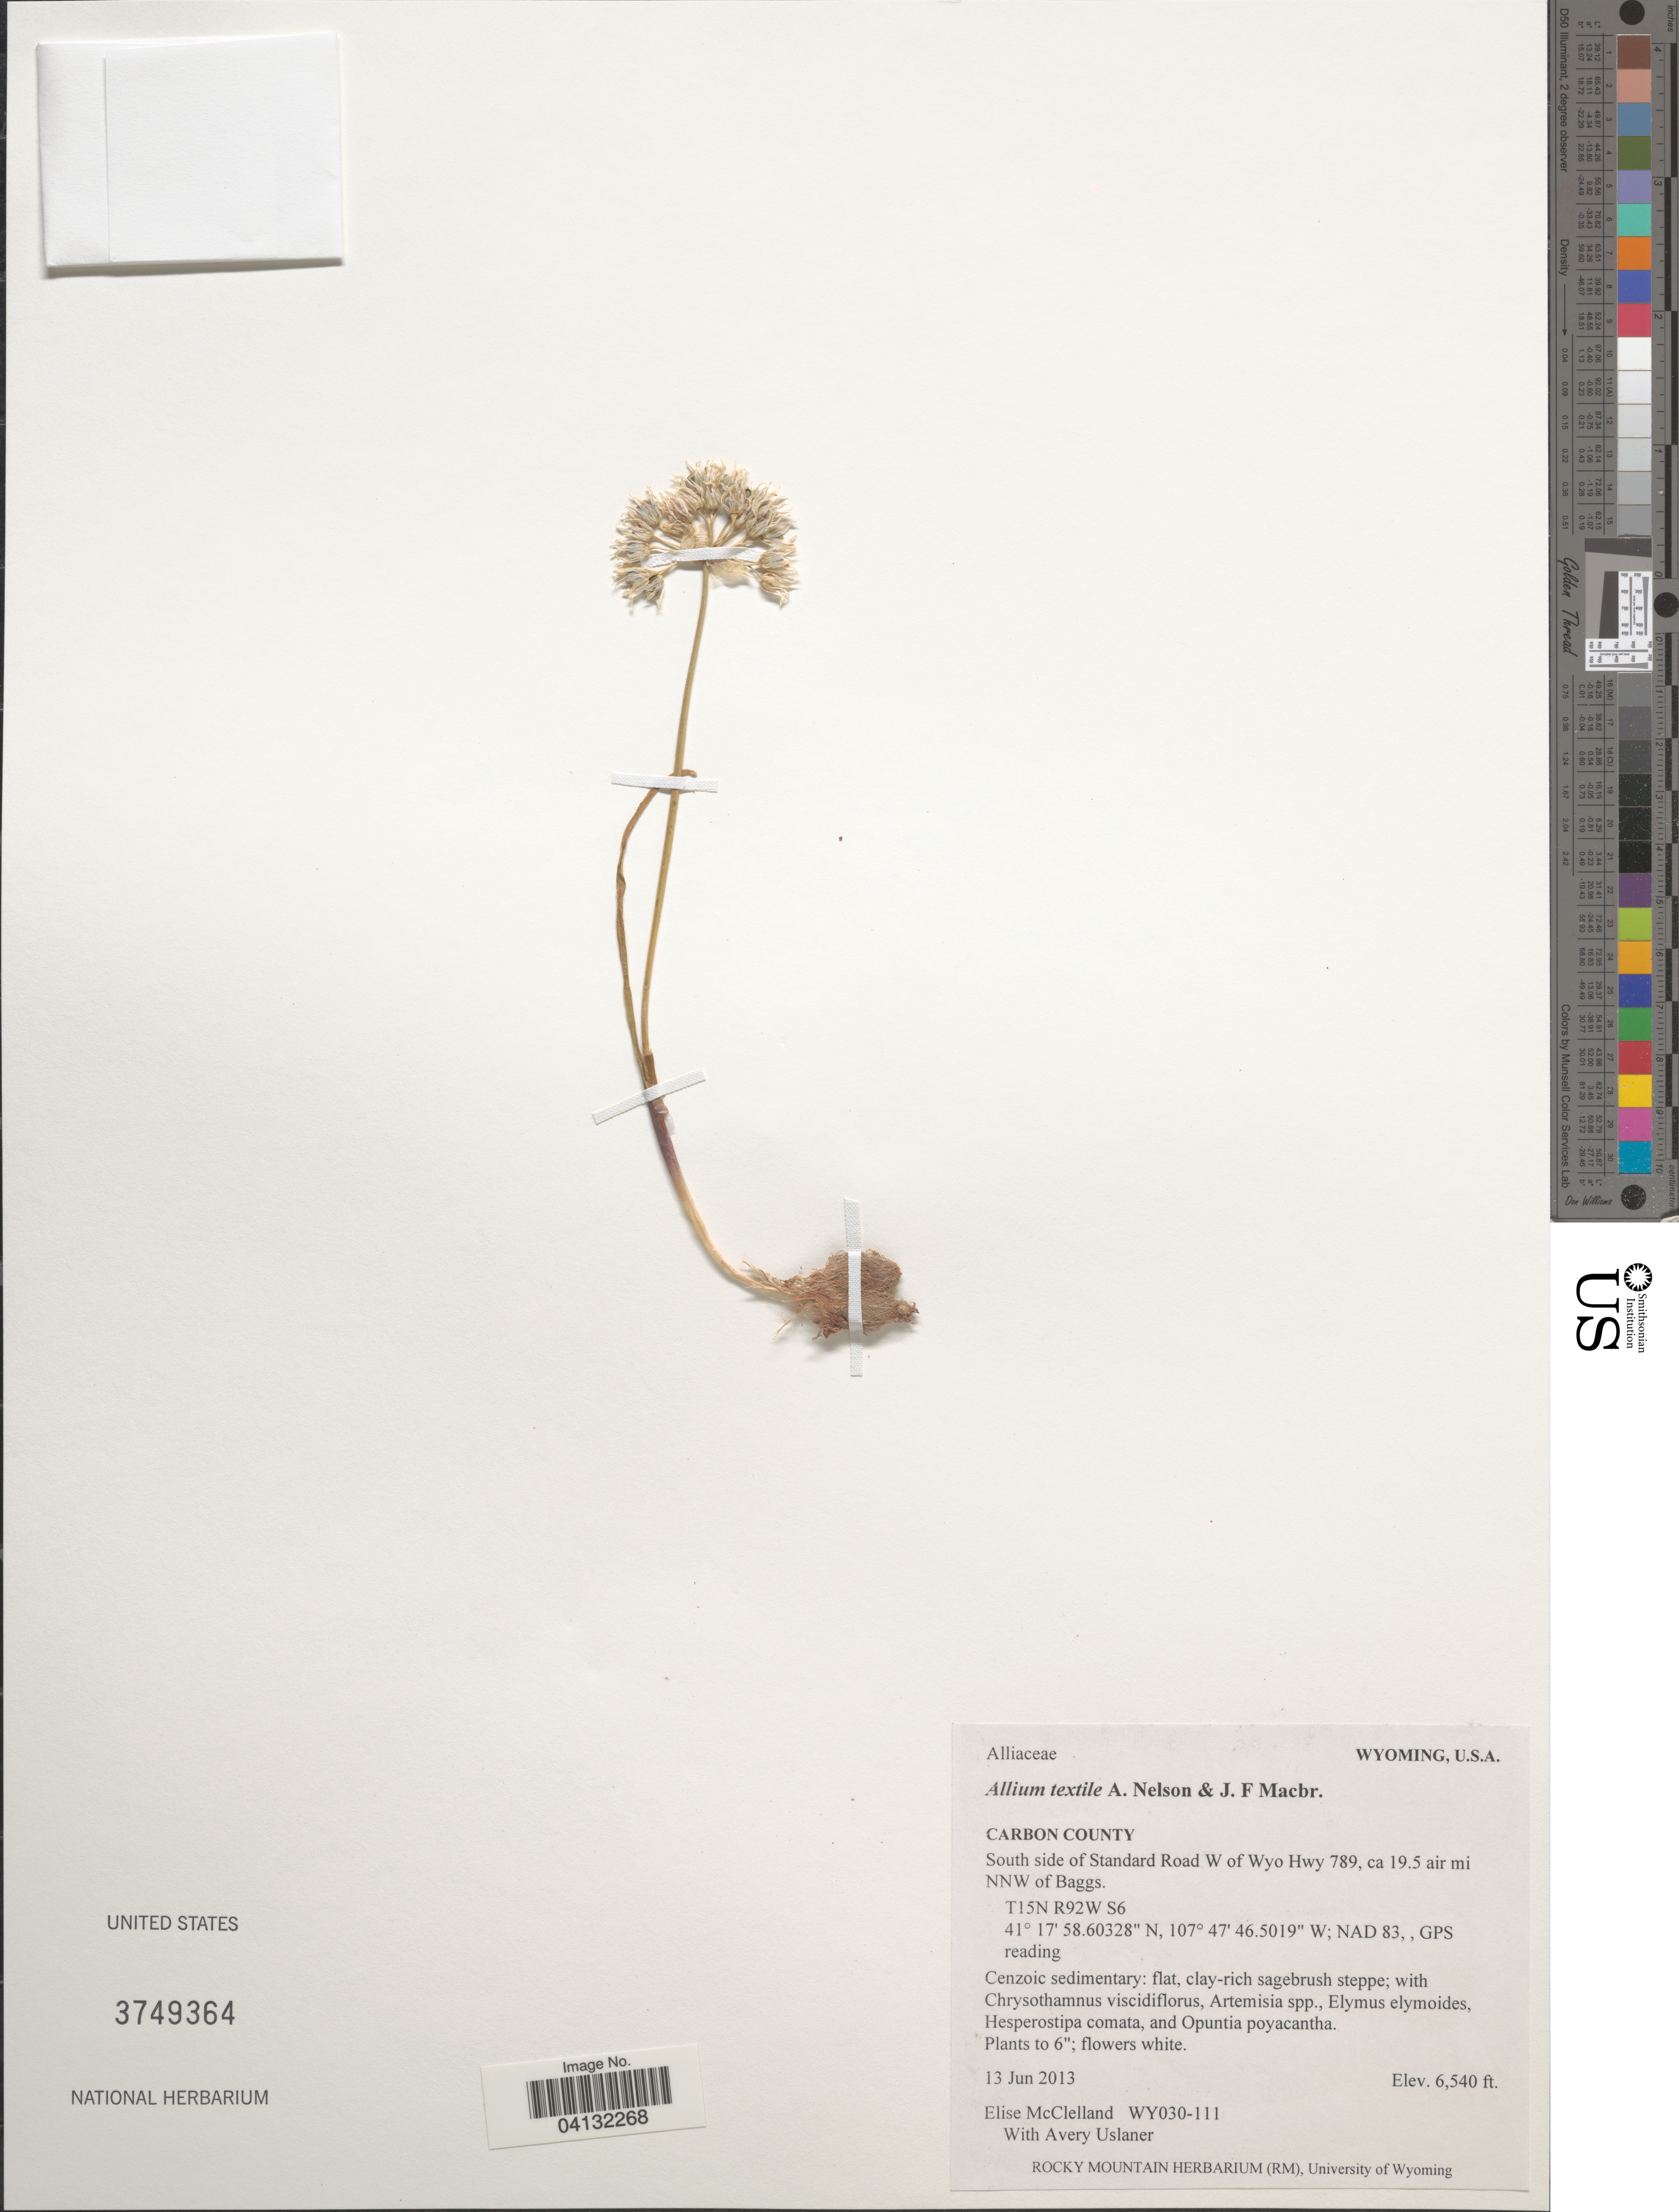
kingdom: Plantae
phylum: Tracheophyta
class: Liliopsida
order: Asparagales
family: Amaryllidaceae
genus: Allium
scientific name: Allium textile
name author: A. Nelson & J.F. Macbr.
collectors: E. McClelland & A. Uslaner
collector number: WY030-111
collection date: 2013-06-13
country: United States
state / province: Wyoming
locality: Carbon County. South side of Standard Road W of Wyo Hwy 789, ca 19.5 air mi NNW of Baggs. T15N R92W S6. NAD 83, , GPS reading.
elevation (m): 1993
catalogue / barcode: US 3749364